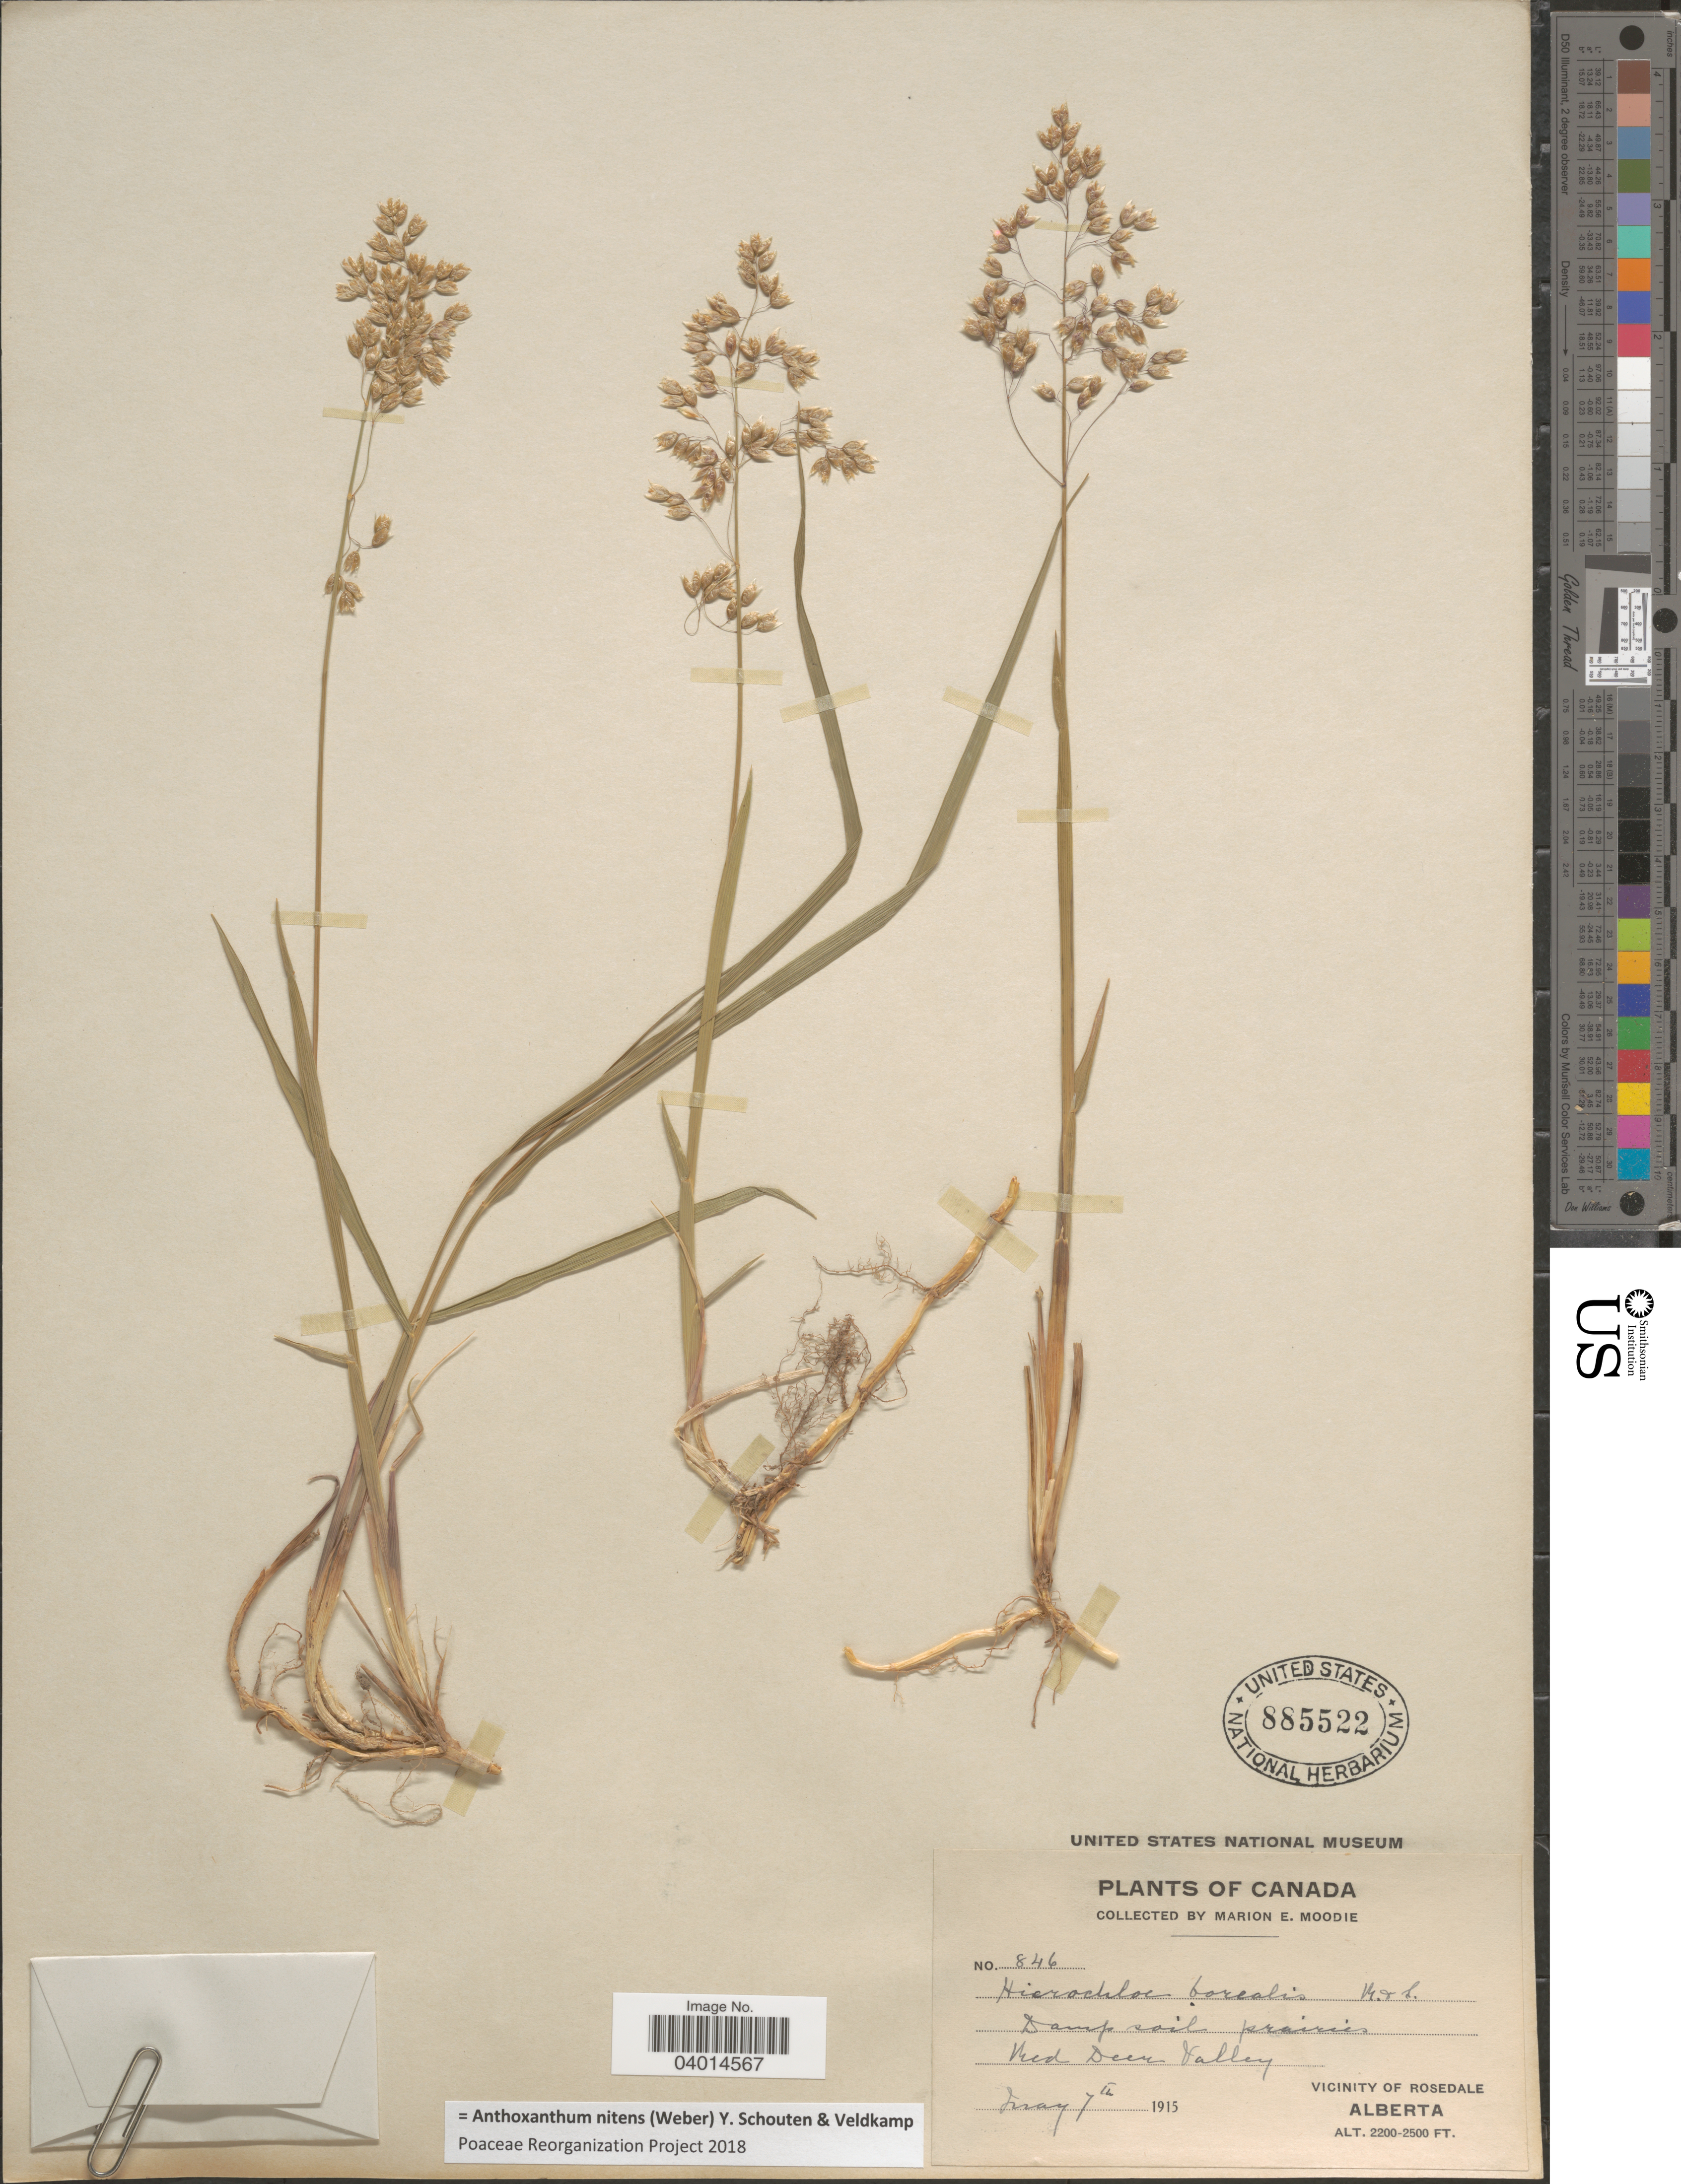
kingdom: Plantae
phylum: Tracheophyta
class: Liliopsida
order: Poales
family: Poaceae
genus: Anthoxanthum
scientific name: Anthoxanthum nitens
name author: (G.H. Weber) R.T.A. Schouten & Veldkamp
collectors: M. E. Moodie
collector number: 846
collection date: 1915-05-07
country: Canada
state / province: Alberta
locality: Red Deer Valley. Vicinity of Rosedale.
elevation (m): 671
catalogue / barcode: US 885522